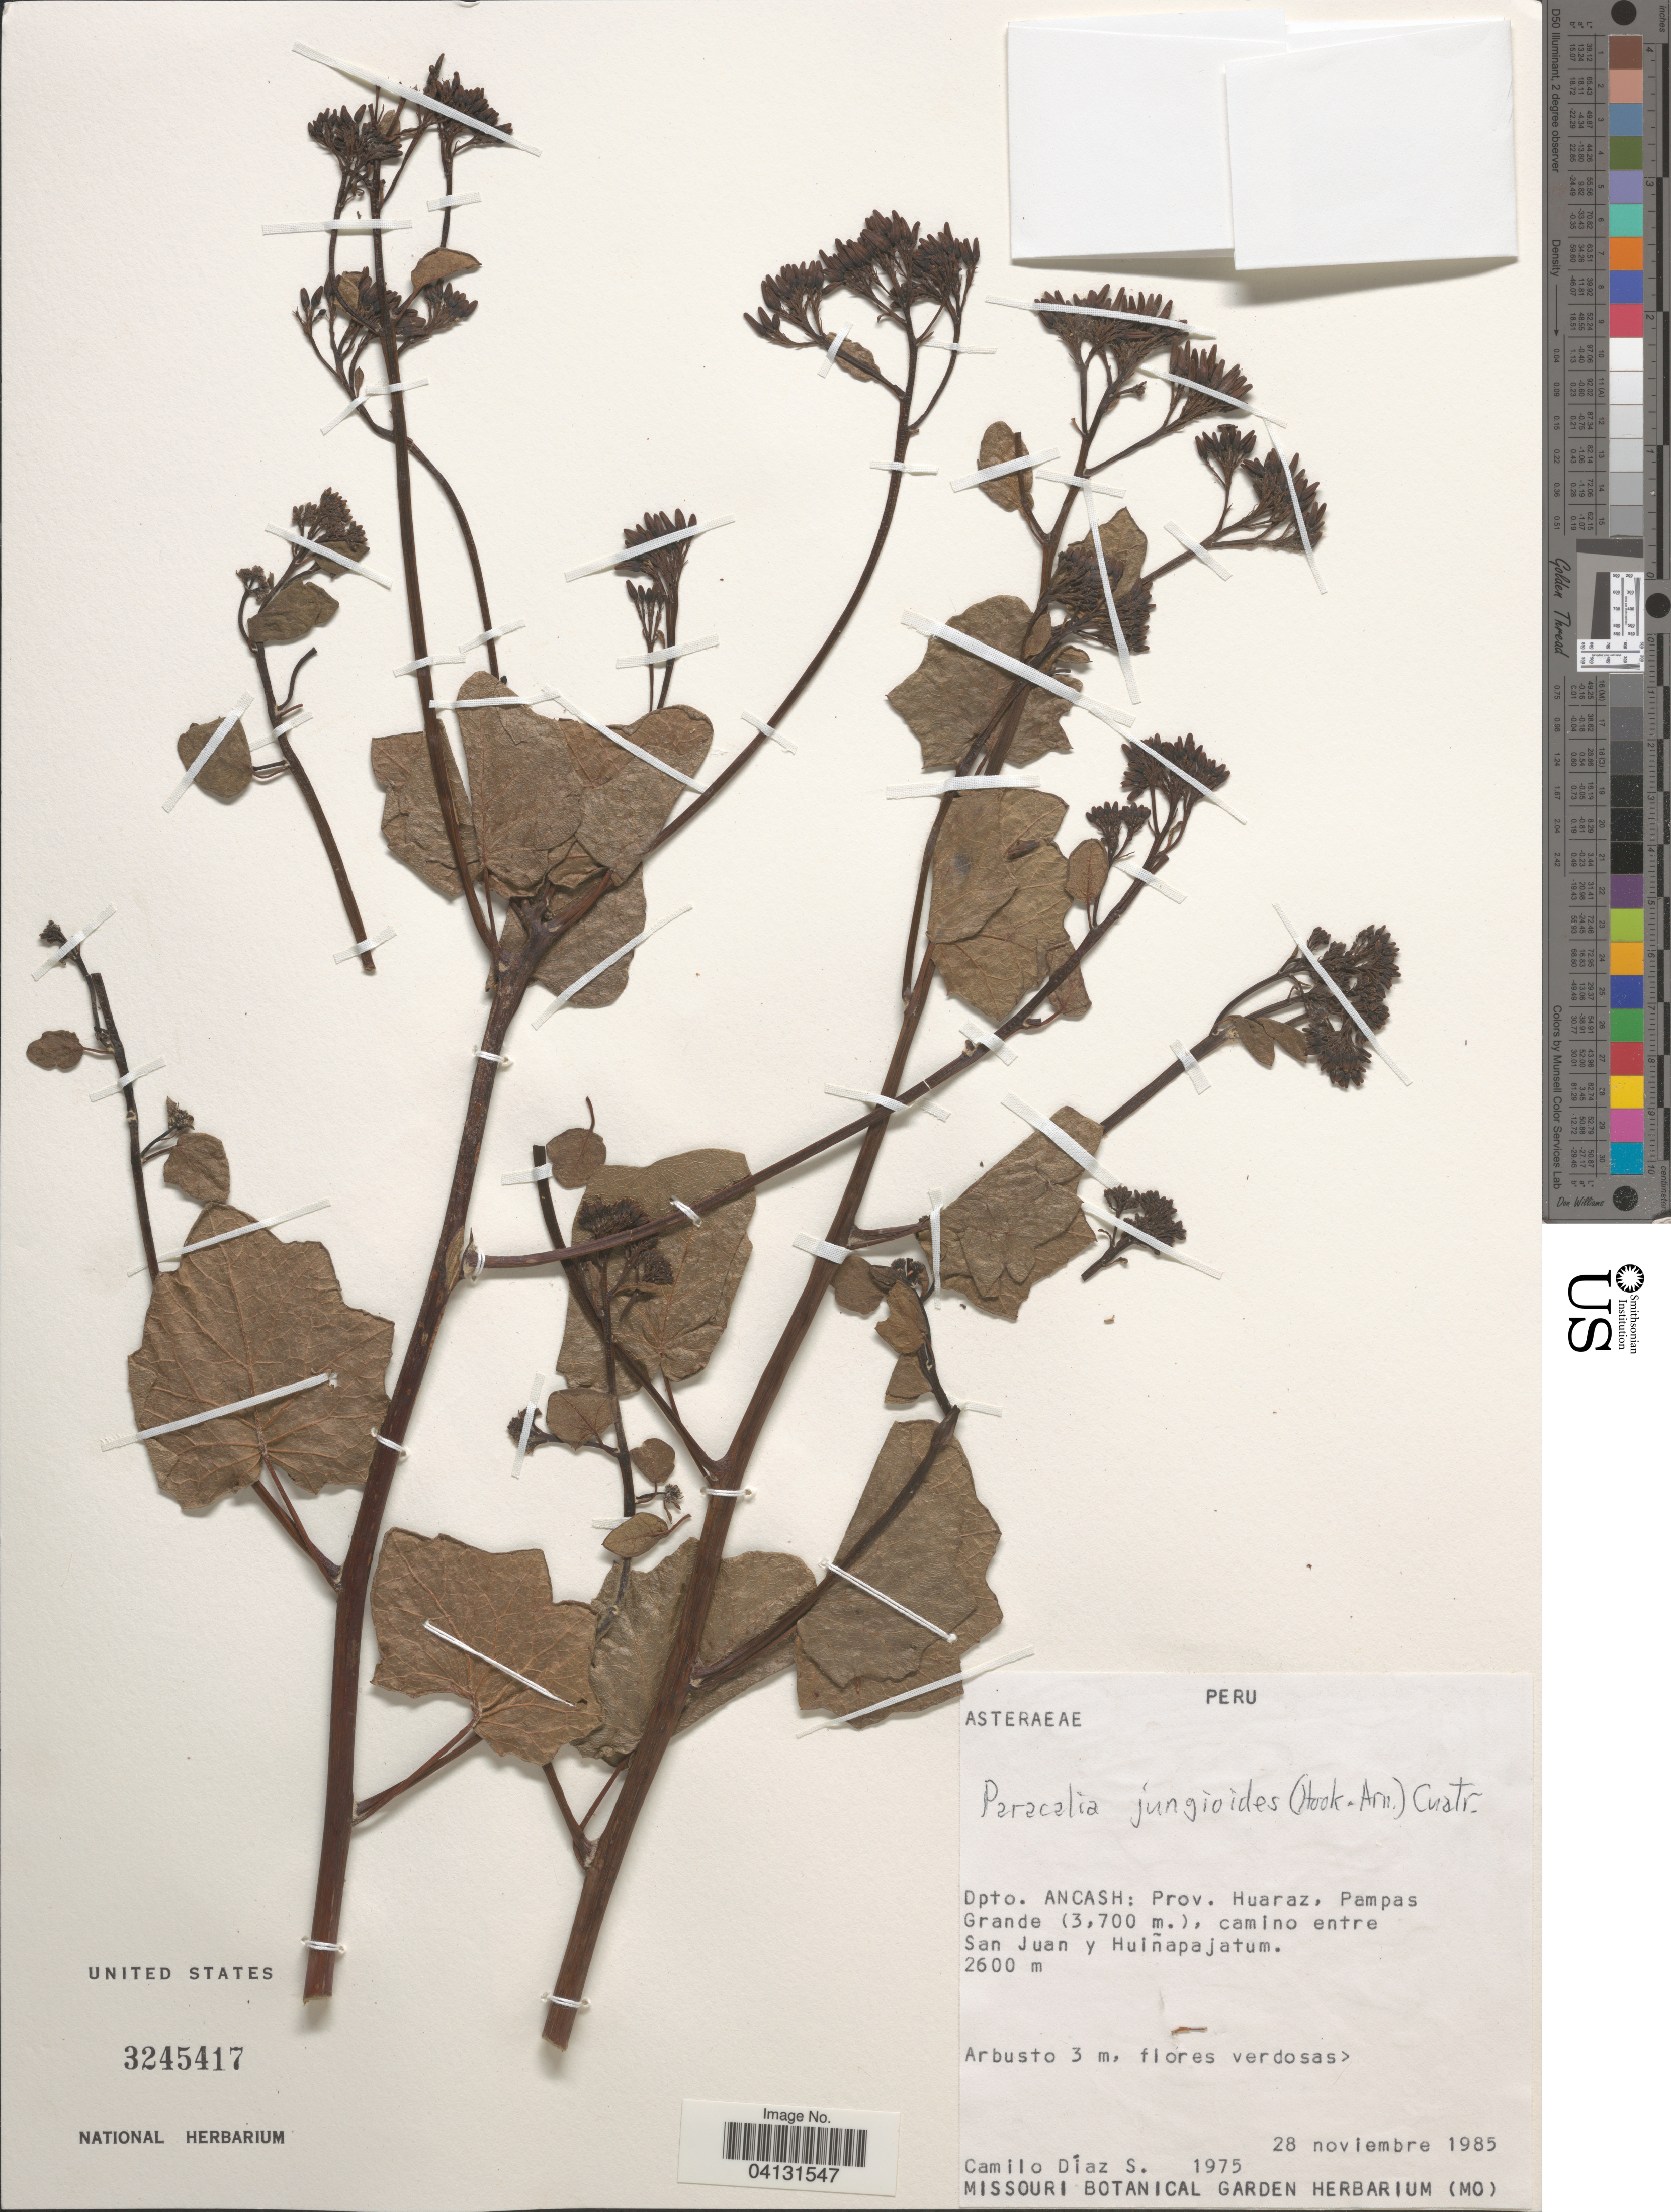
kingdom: Plantae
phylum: Tracheophyta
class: Magnoliopsida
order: Asterales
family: Asteraceae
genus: Paracalia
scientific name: Paracalia jungioides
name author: (Hook. & Arn.) Cuatrec.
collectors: C. Díaz S.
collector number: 1975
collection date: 1985-11-28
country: Peru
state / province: Ancash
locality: Dpto. Ancash: Prov. Huaraz, Pampas Grande (3,700 m.), camino entre San Juan y Huinapajatum.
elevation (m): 2600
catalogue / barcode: US 3245417